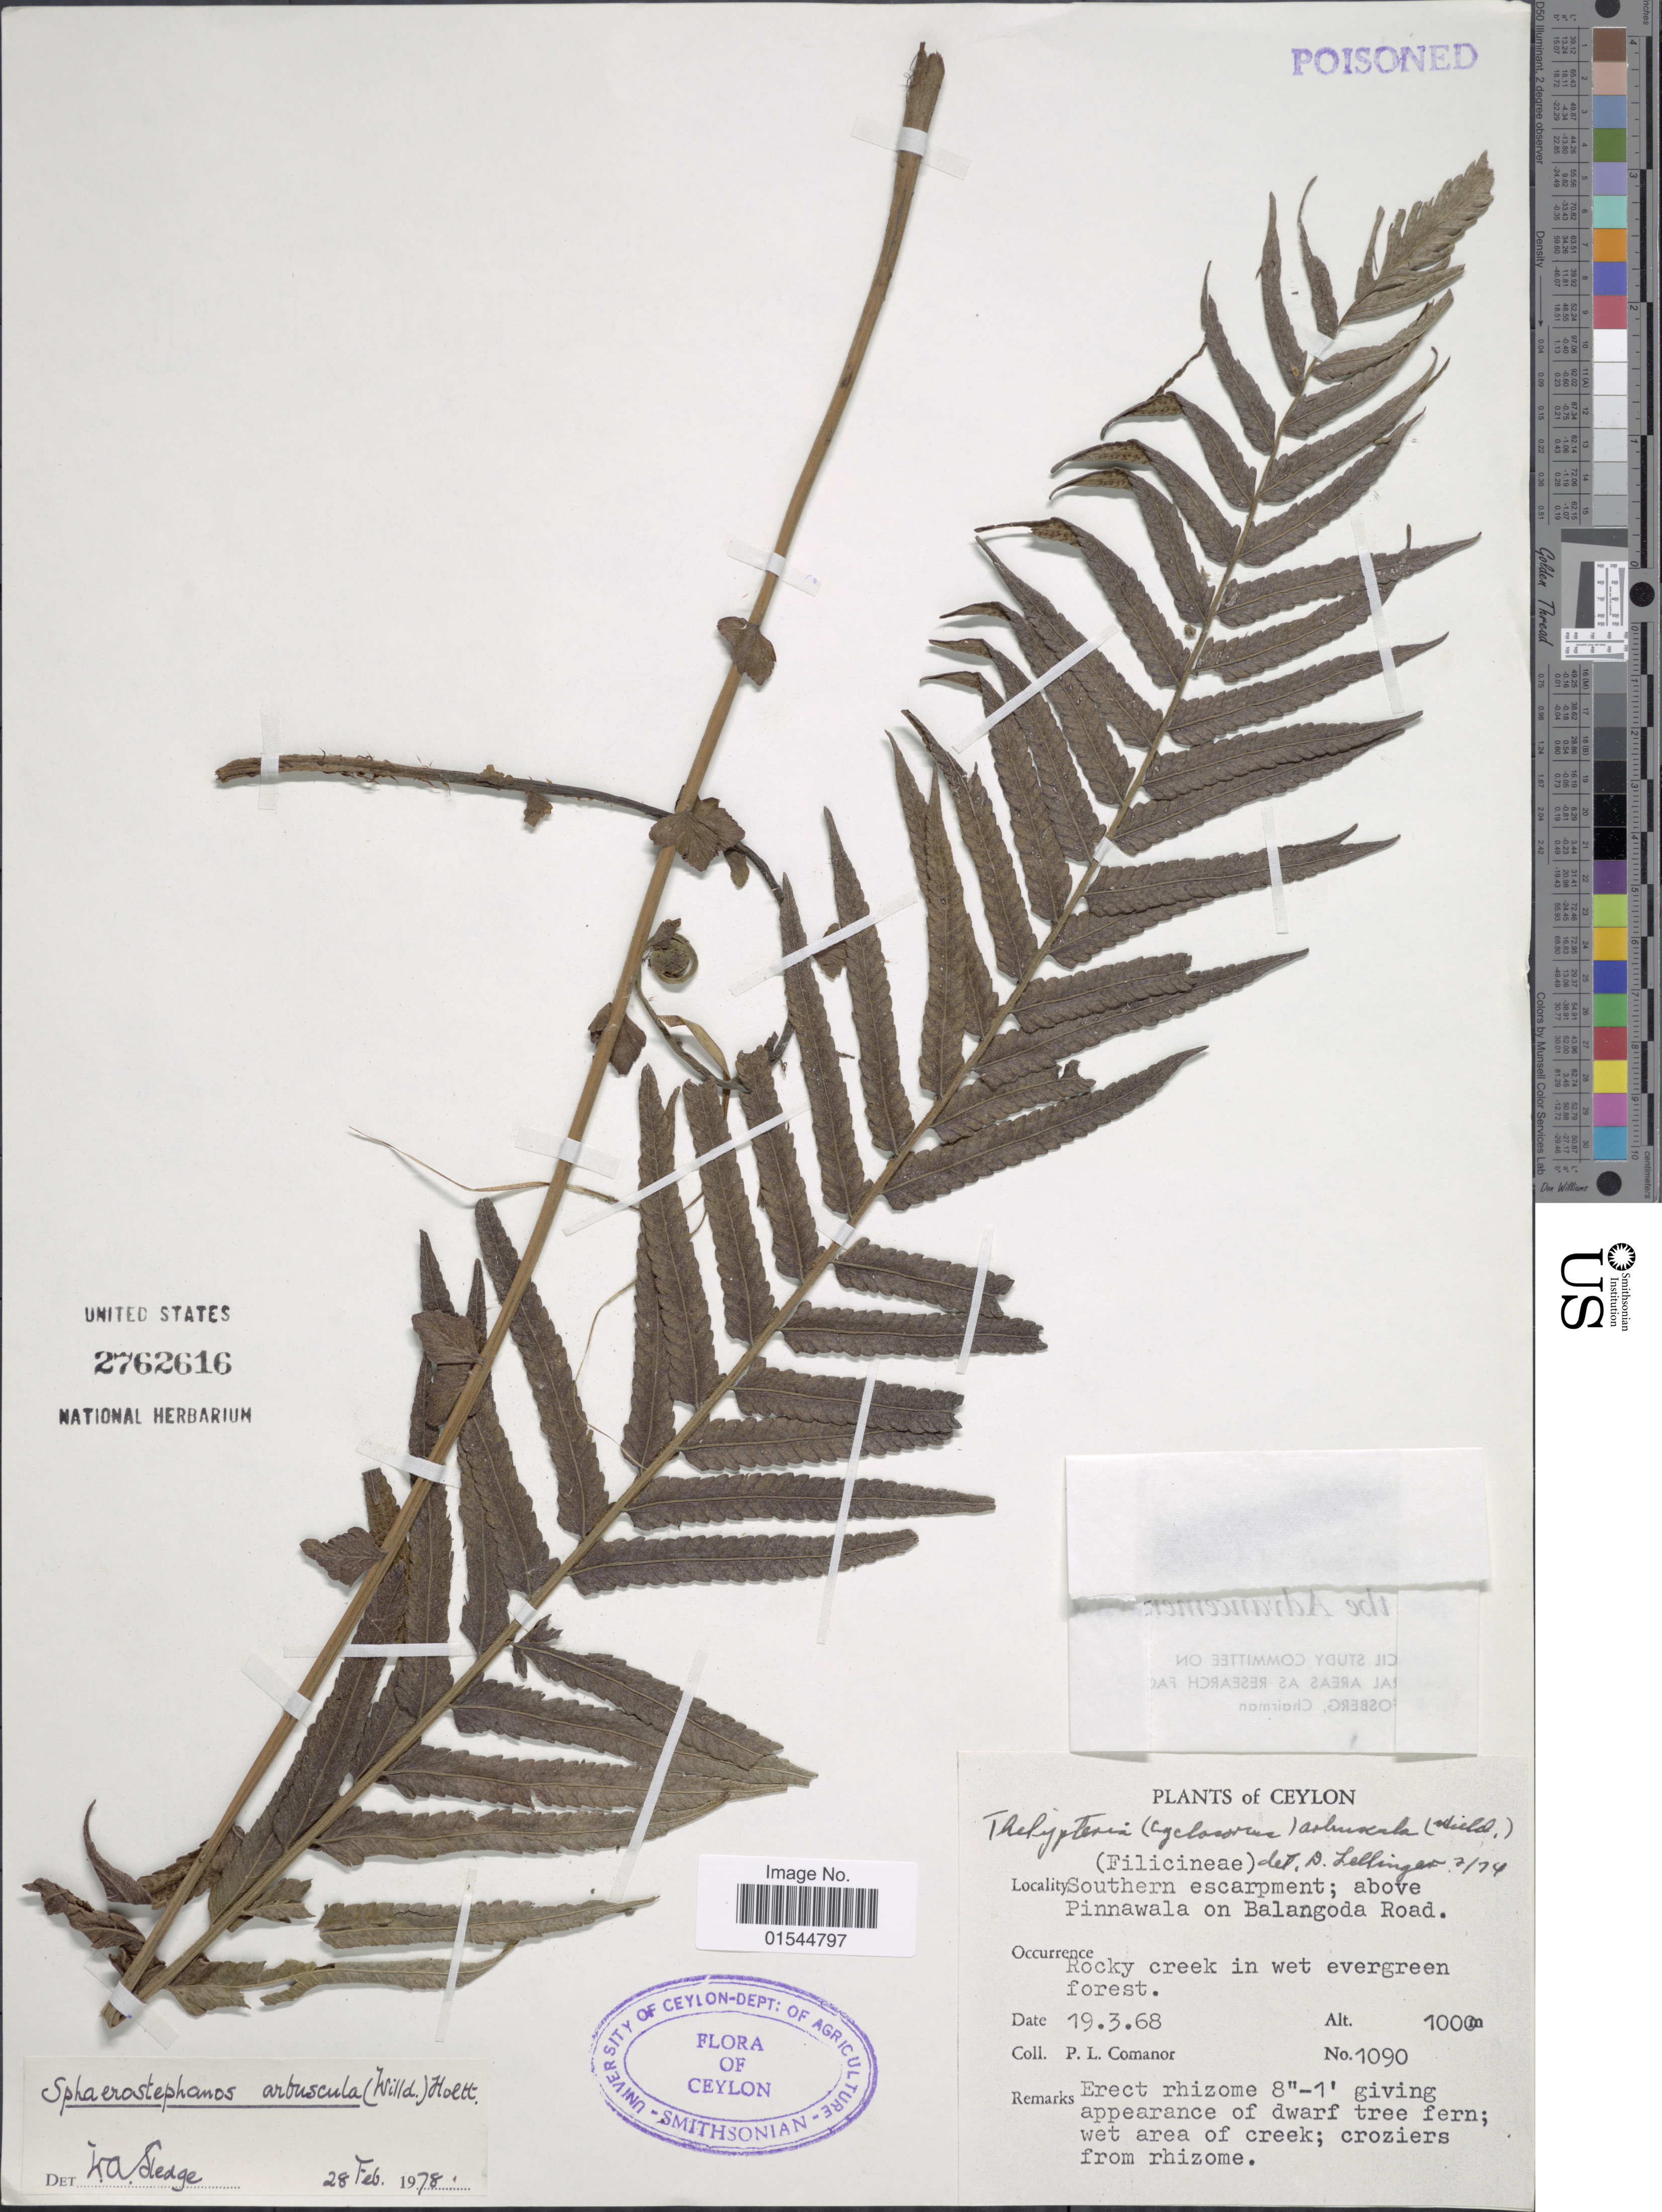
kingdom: Plantae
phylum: Tracheophyta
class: Polypodiopsida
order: Polypodiales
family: Thelypteridaceae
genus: Sphaerostephanos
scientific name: Sphaerostephanos arbuscula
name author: (Willd.) Holttum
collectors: P. Comanor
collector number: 1090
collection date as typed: Transcribed d/m/y: 19/3/68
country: Sri Lanka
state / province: Southern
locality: Ceylon, Southern escarpment; above Pinnawala on Balangoda Road, rocky creek in wet evergreen forest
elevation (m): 1000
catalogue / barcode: US 2762616